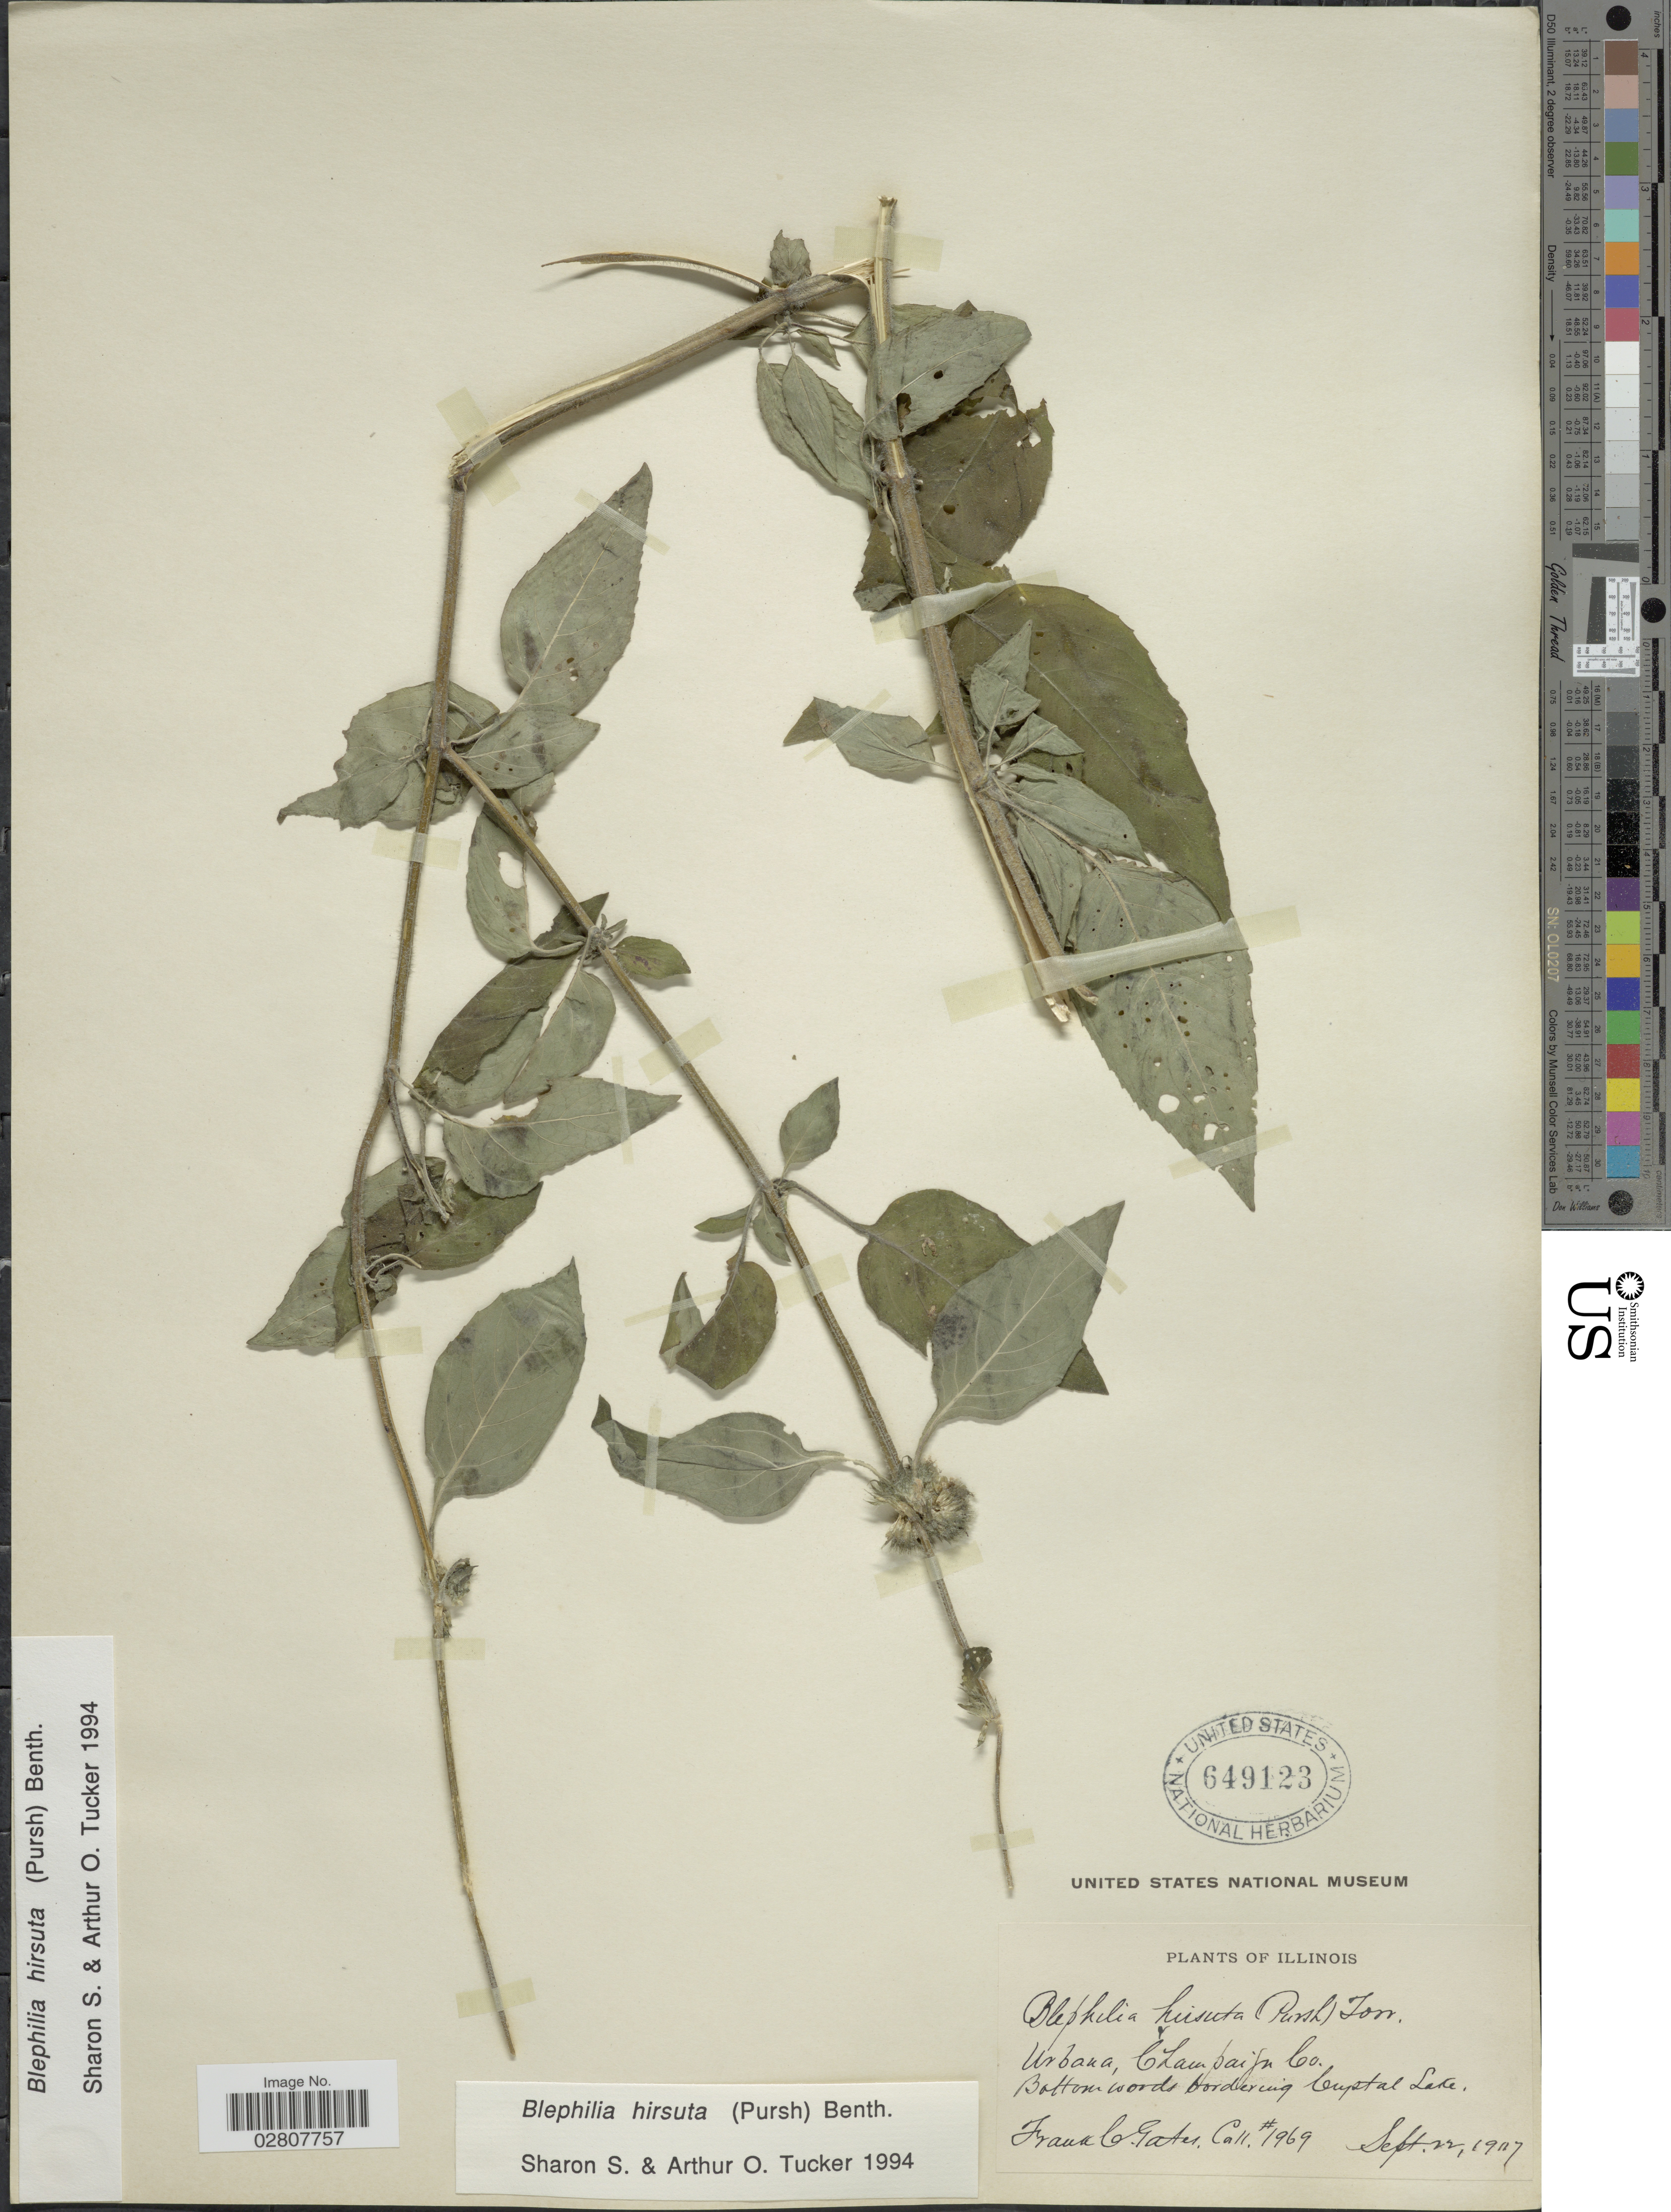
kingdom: Plantae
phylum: Tracheophyta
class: Magnoliopsida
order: Lamiales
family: Lamiaceae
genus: Blephilia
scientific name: Blephilia hirsuta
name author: (Pursh) Benth.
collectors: F. C. Gates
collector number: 1969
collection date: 1907-09-22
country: United States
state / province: Illinois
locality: Urbana, Champaign Co. Bottomwoods bordering Crystal Lake.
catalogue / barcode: US 649123